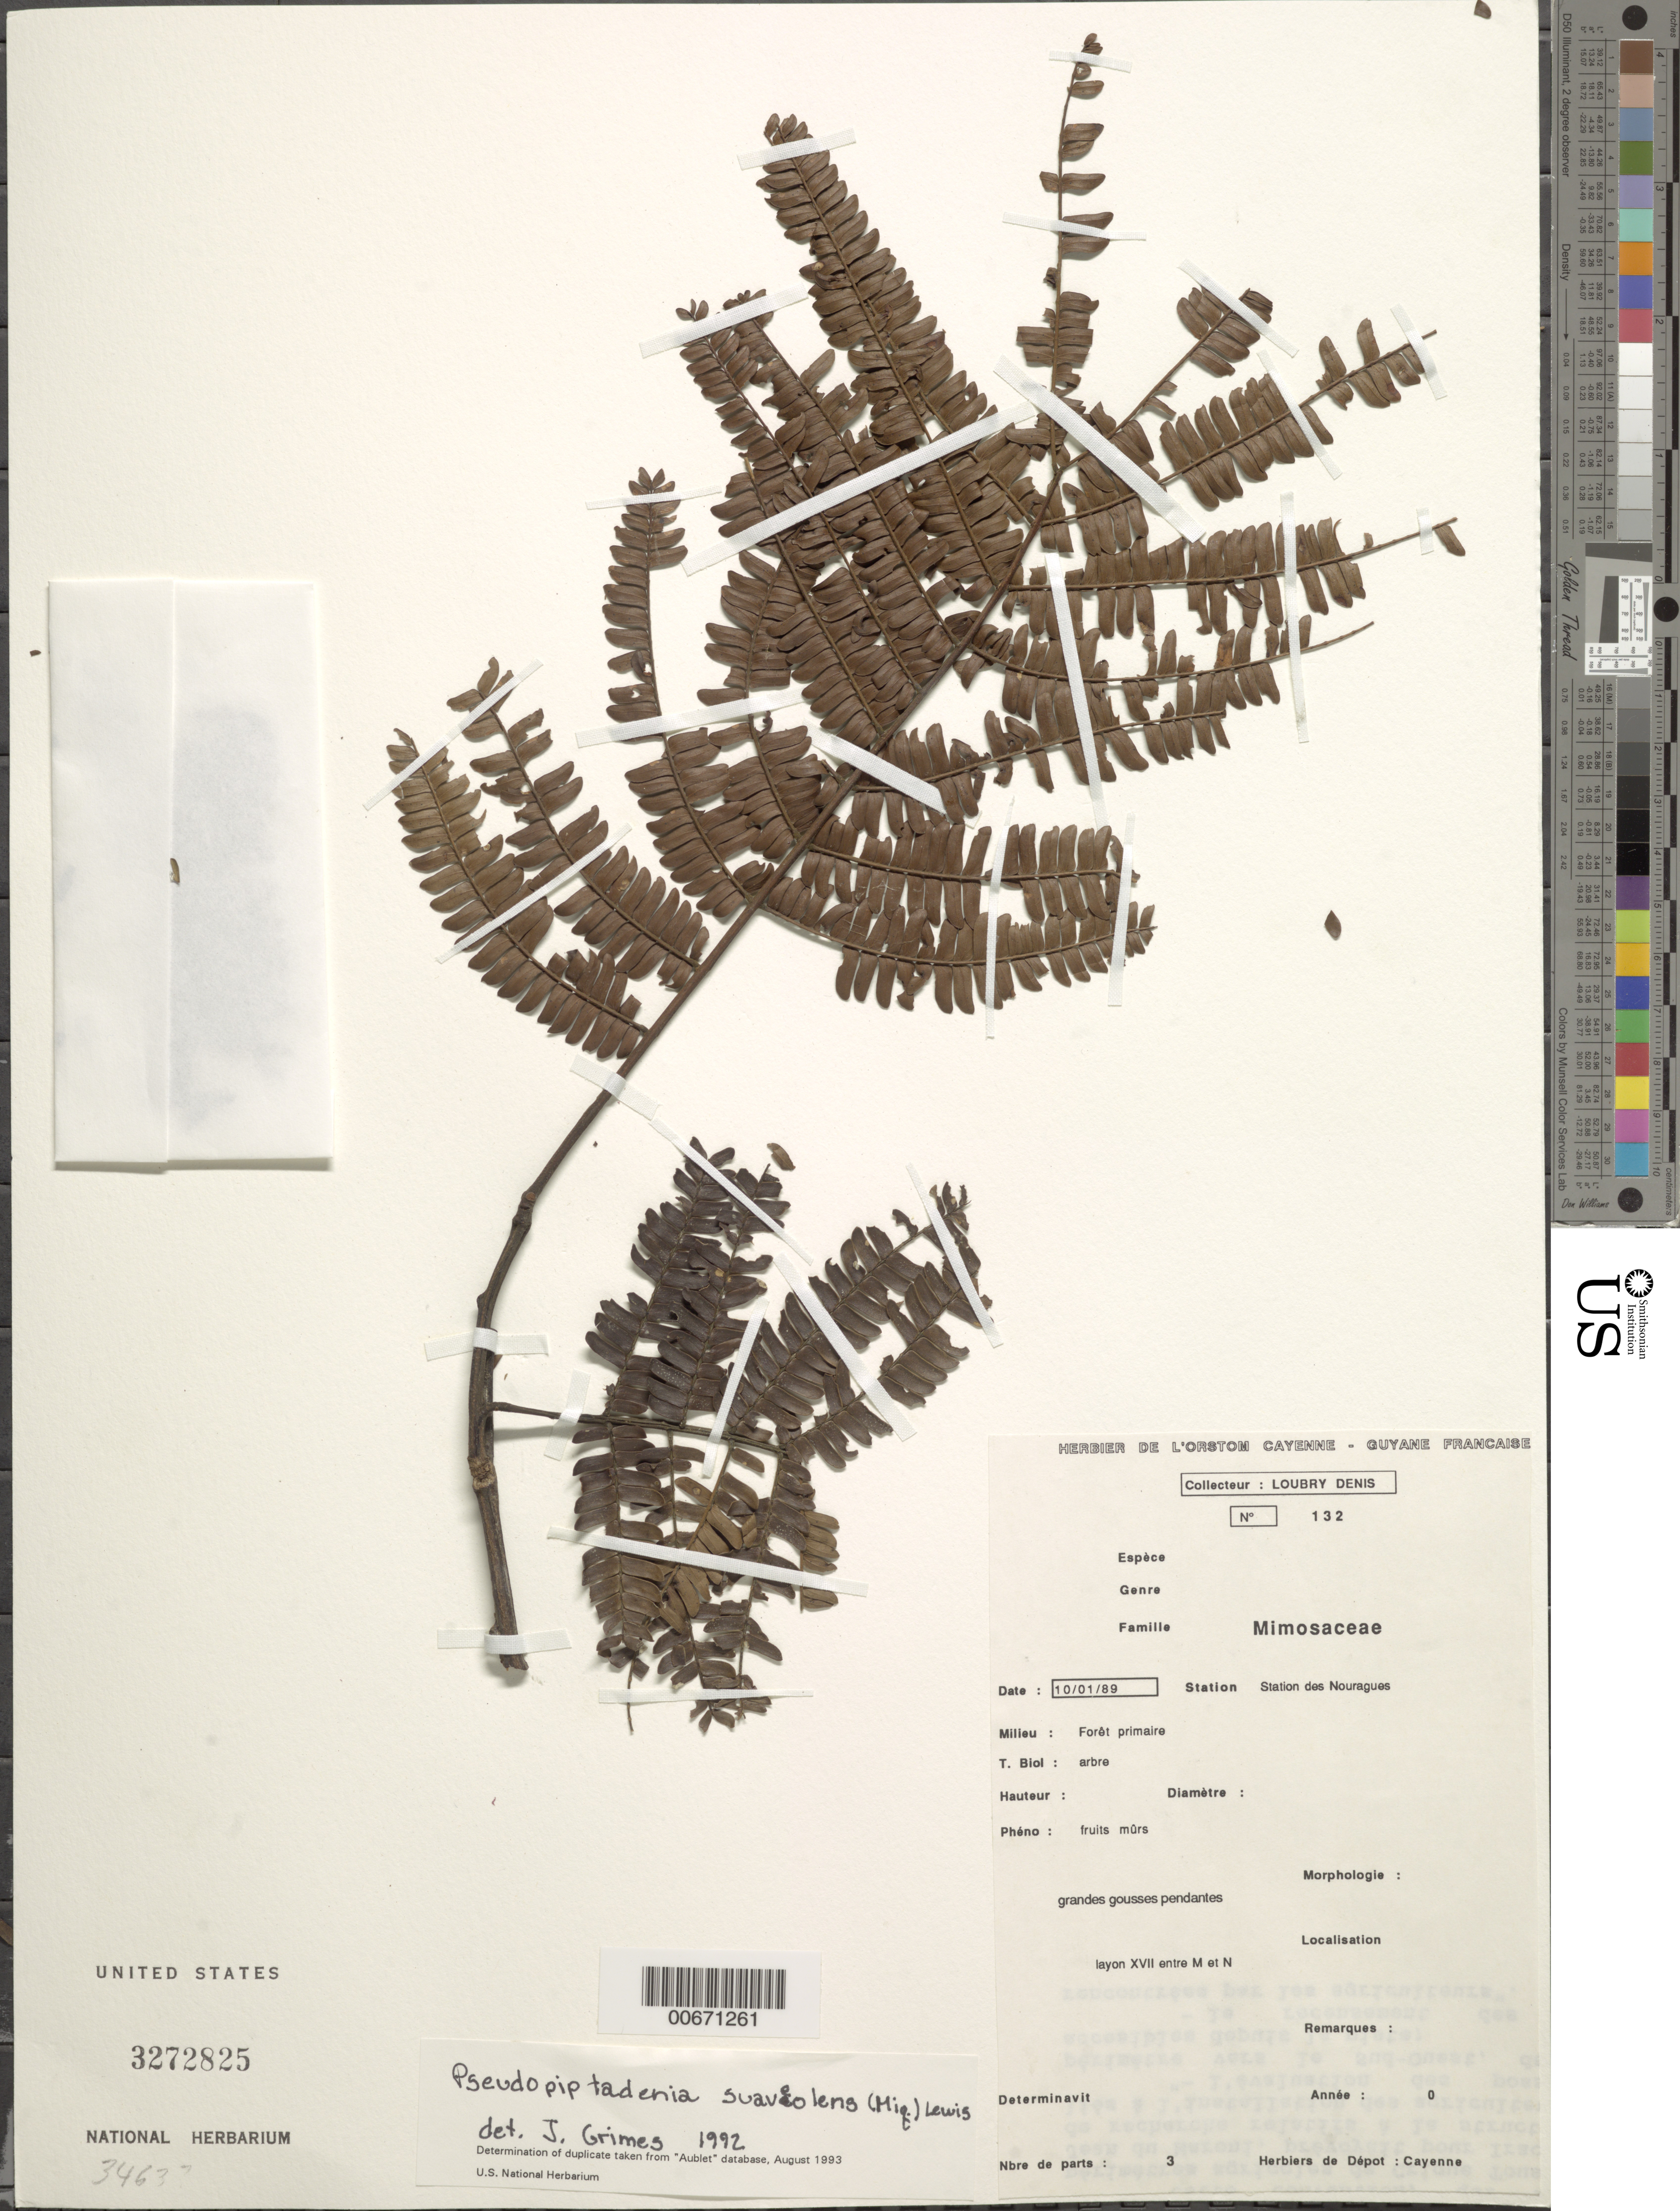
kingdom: Plantae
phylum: Tracheophyta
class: Magnoliopsida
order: Fabales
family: Fabaceae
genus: Marlimorimia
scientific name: Marlimorimia psilostachya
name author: (DC.) L.P. Queiroz & Marc.F. Simon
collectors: D. Loubry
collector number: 132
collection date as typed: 10-Jan-89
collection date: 1989-01-10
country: French Guiana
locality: Station des Nouragues, Bassin de l'Approuague, Arataye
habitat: Primary forest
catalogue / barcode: US 3272825